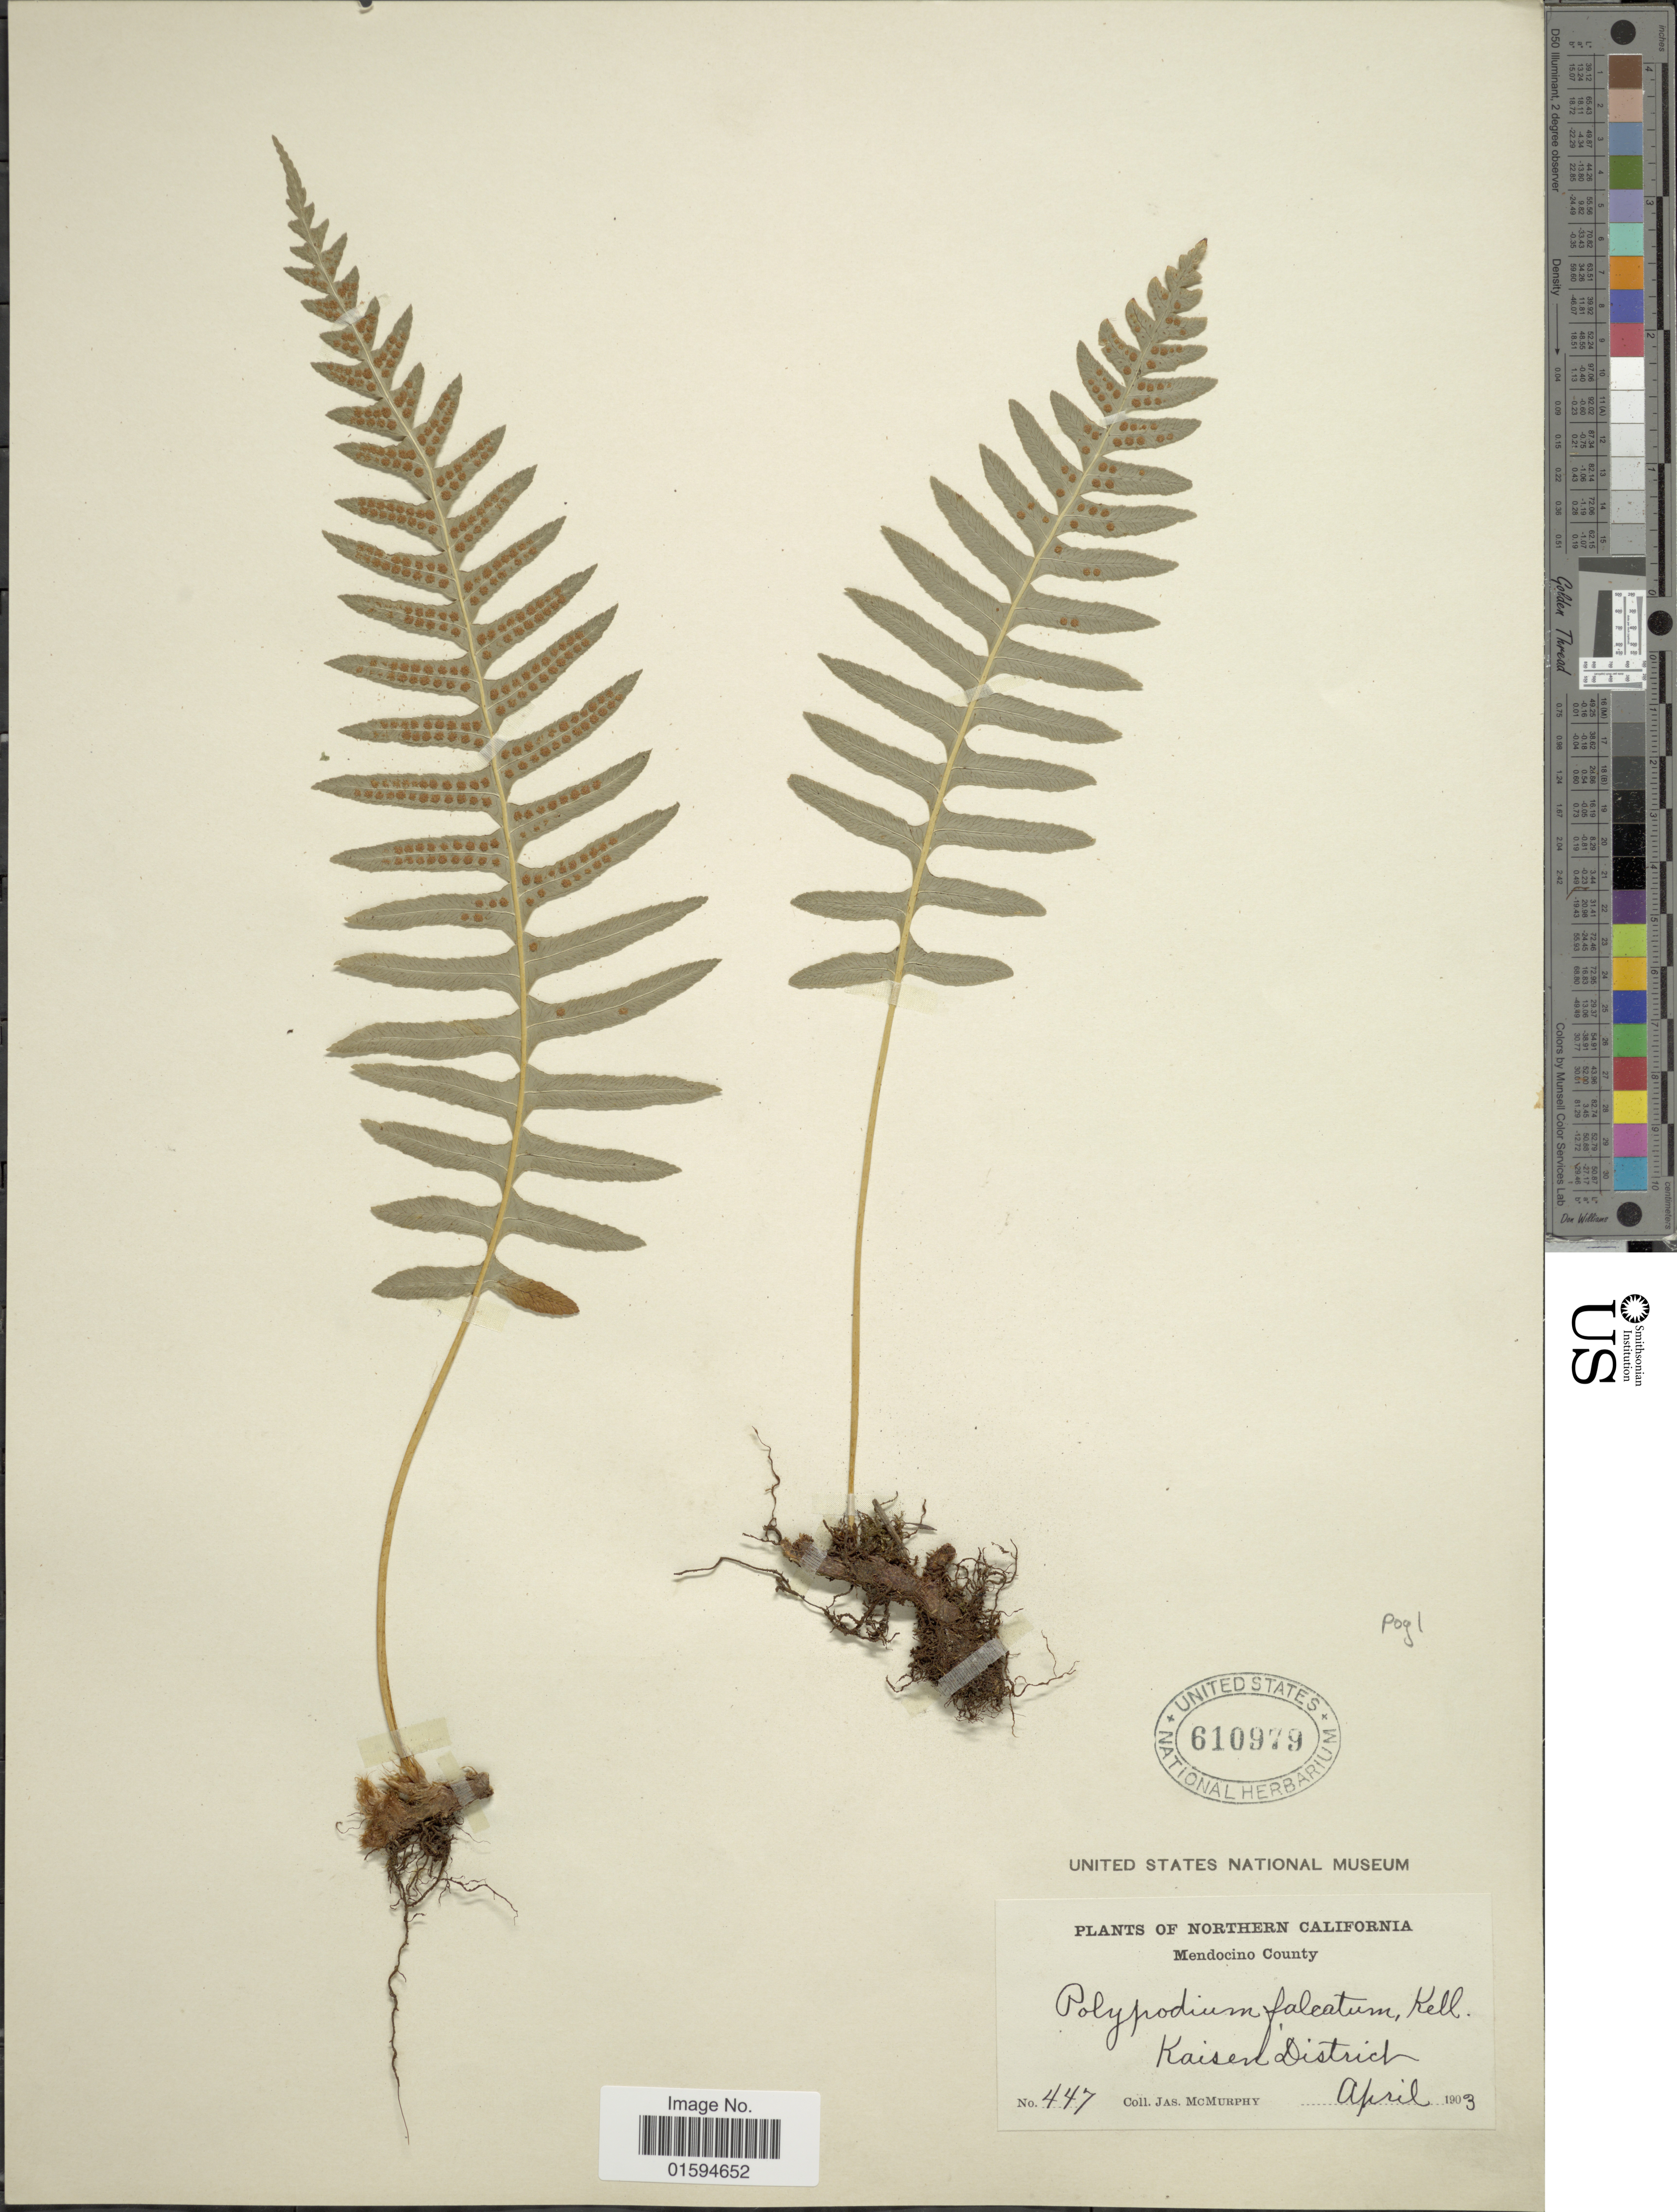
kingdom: Plantae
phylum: Tracheophyta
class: Polypodiopsida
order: Polypodiales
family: Polypodiaceae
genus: Polypodium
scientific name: Polypodium glycyrrhiza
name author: D.C. Eaton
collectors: J. McMurphy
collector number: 447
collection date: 1903-04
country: United States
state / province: California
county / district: Mendocino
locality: Northern California, Mendocino County, Kaisen District.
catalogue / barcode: US 610979